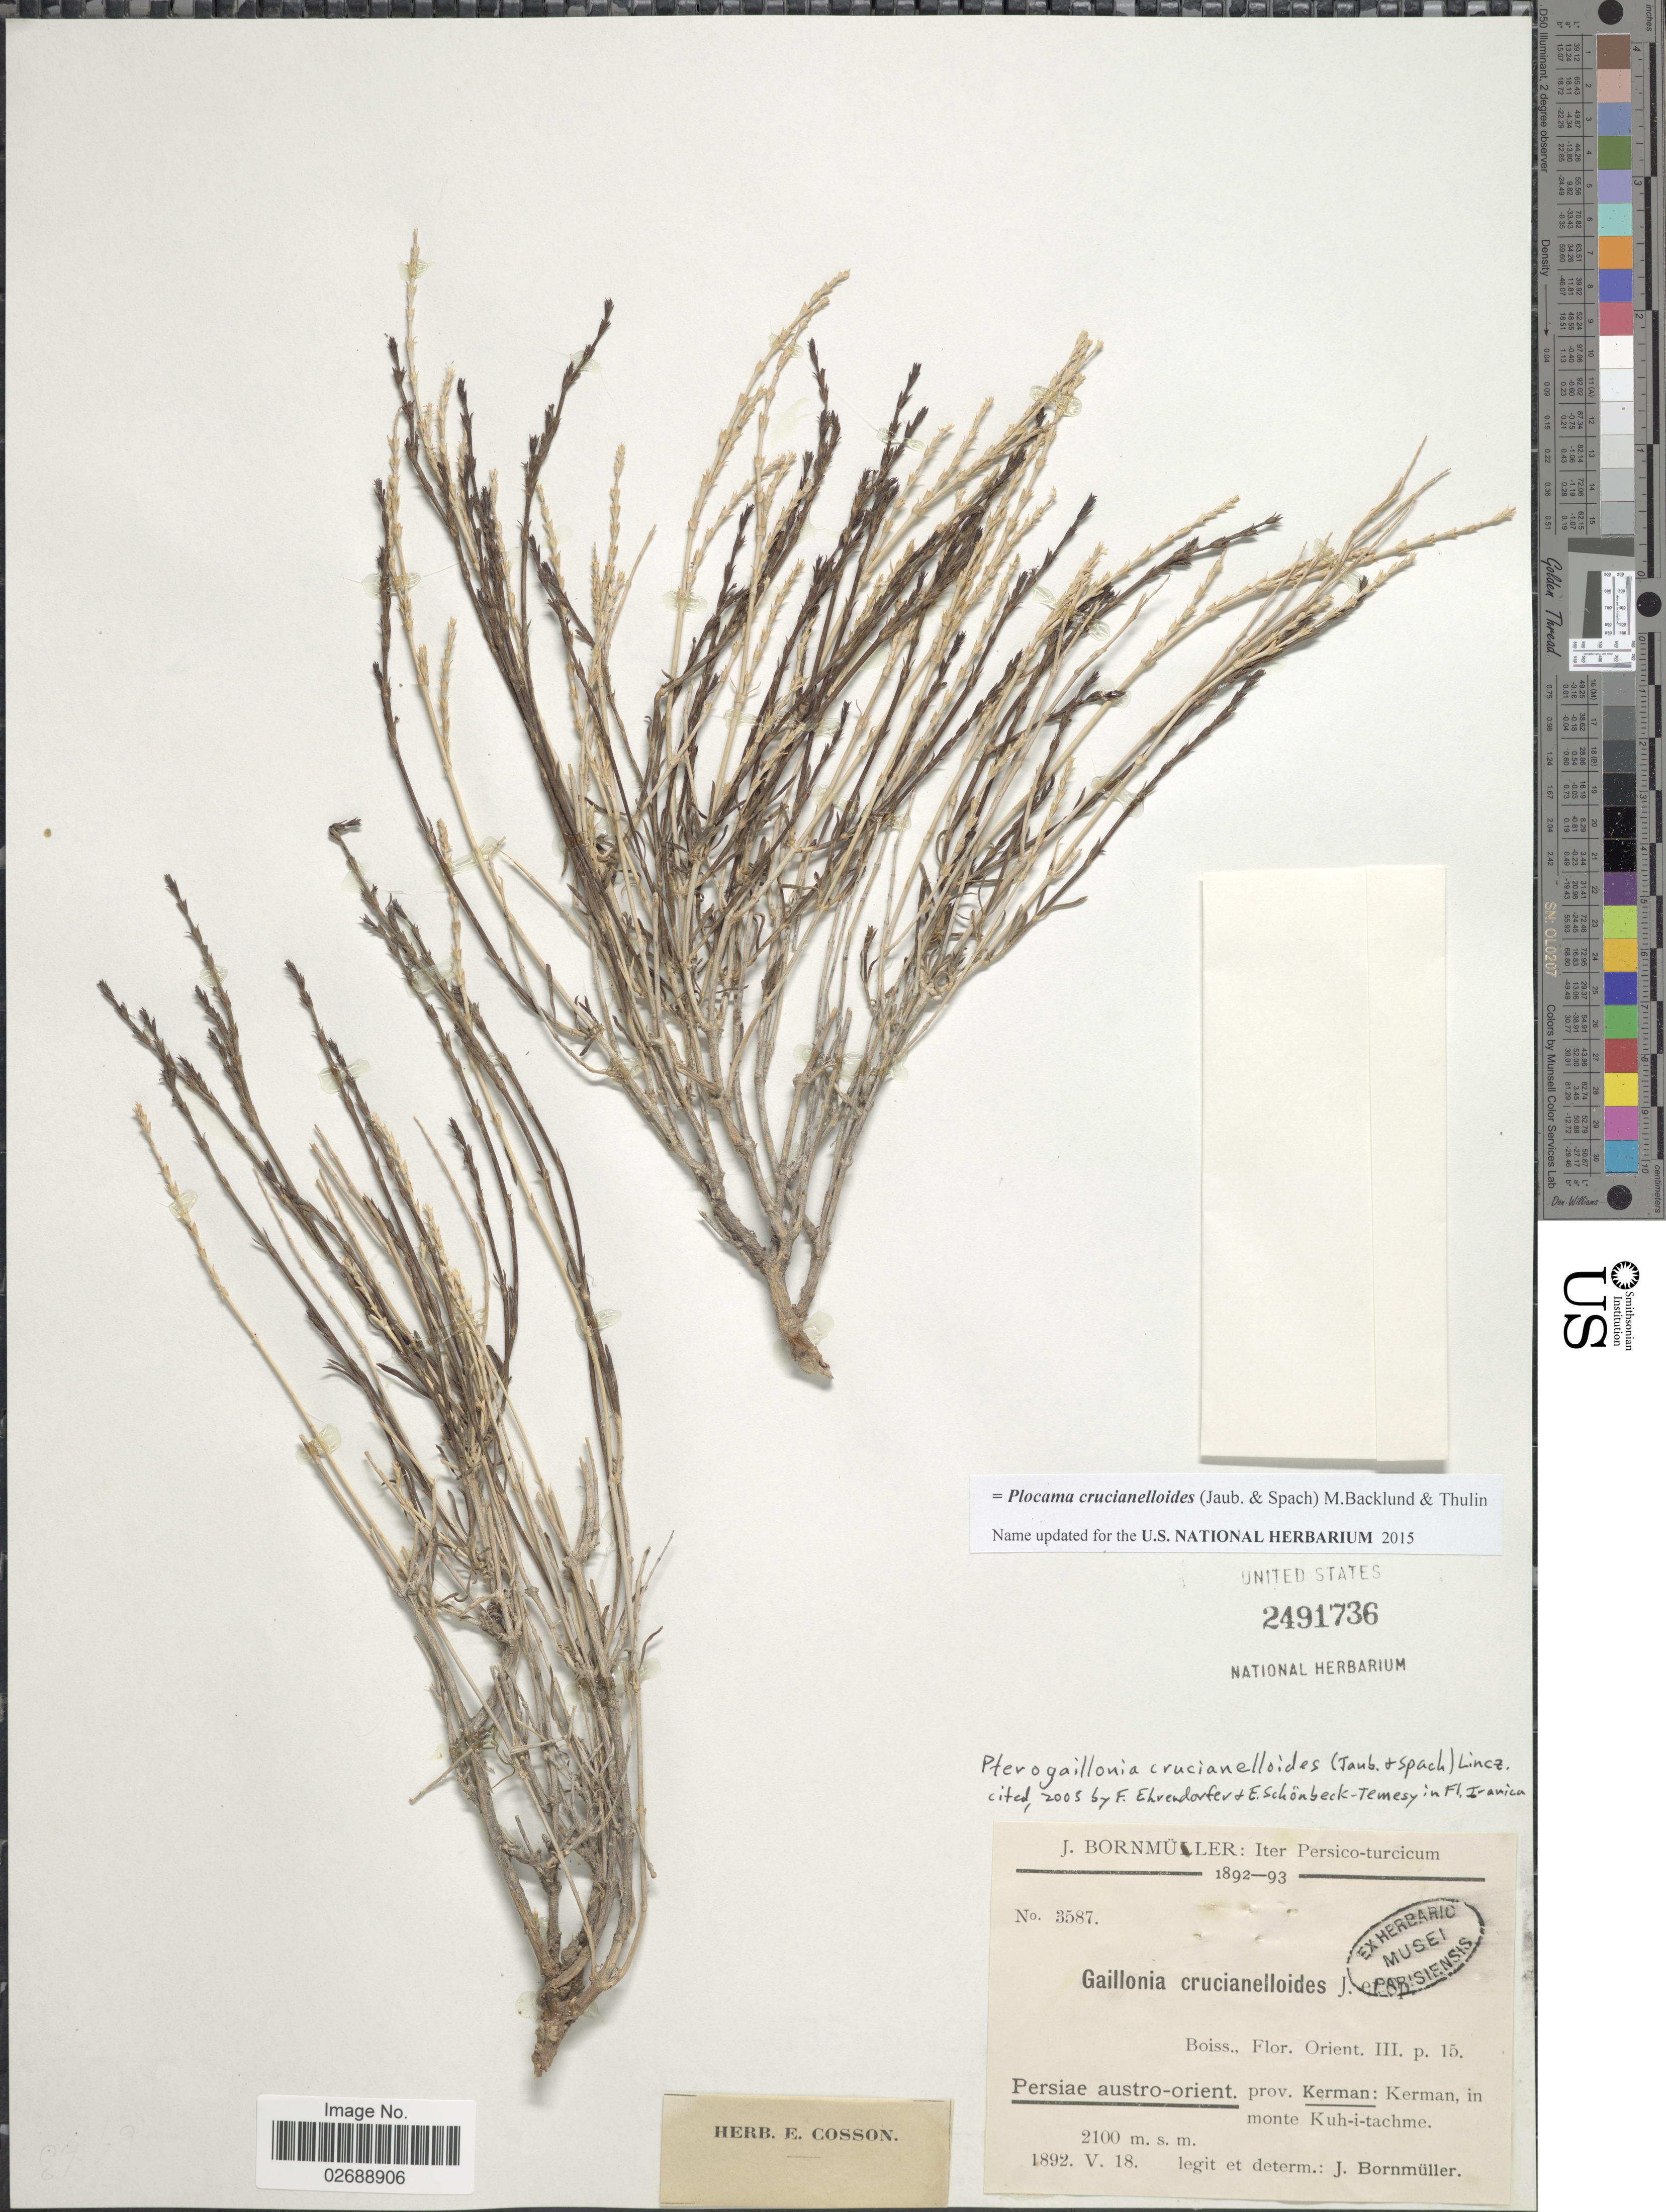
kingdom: Plantae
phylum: Tracheophyta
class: Magnoliopsida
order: Gentianales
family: Rubiaceae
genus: Plocama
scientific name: Plocama crucianelloides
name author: (Jaub. & Spach) M.Backlund & Thulin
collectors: J. Bornmüller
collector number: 3587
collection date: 1892-05-18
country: Iran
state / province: Kerman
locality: Persiae austro-orient. Kerman, in monte Kuh-i-tachme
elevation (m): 2100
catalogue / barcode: US 2491736